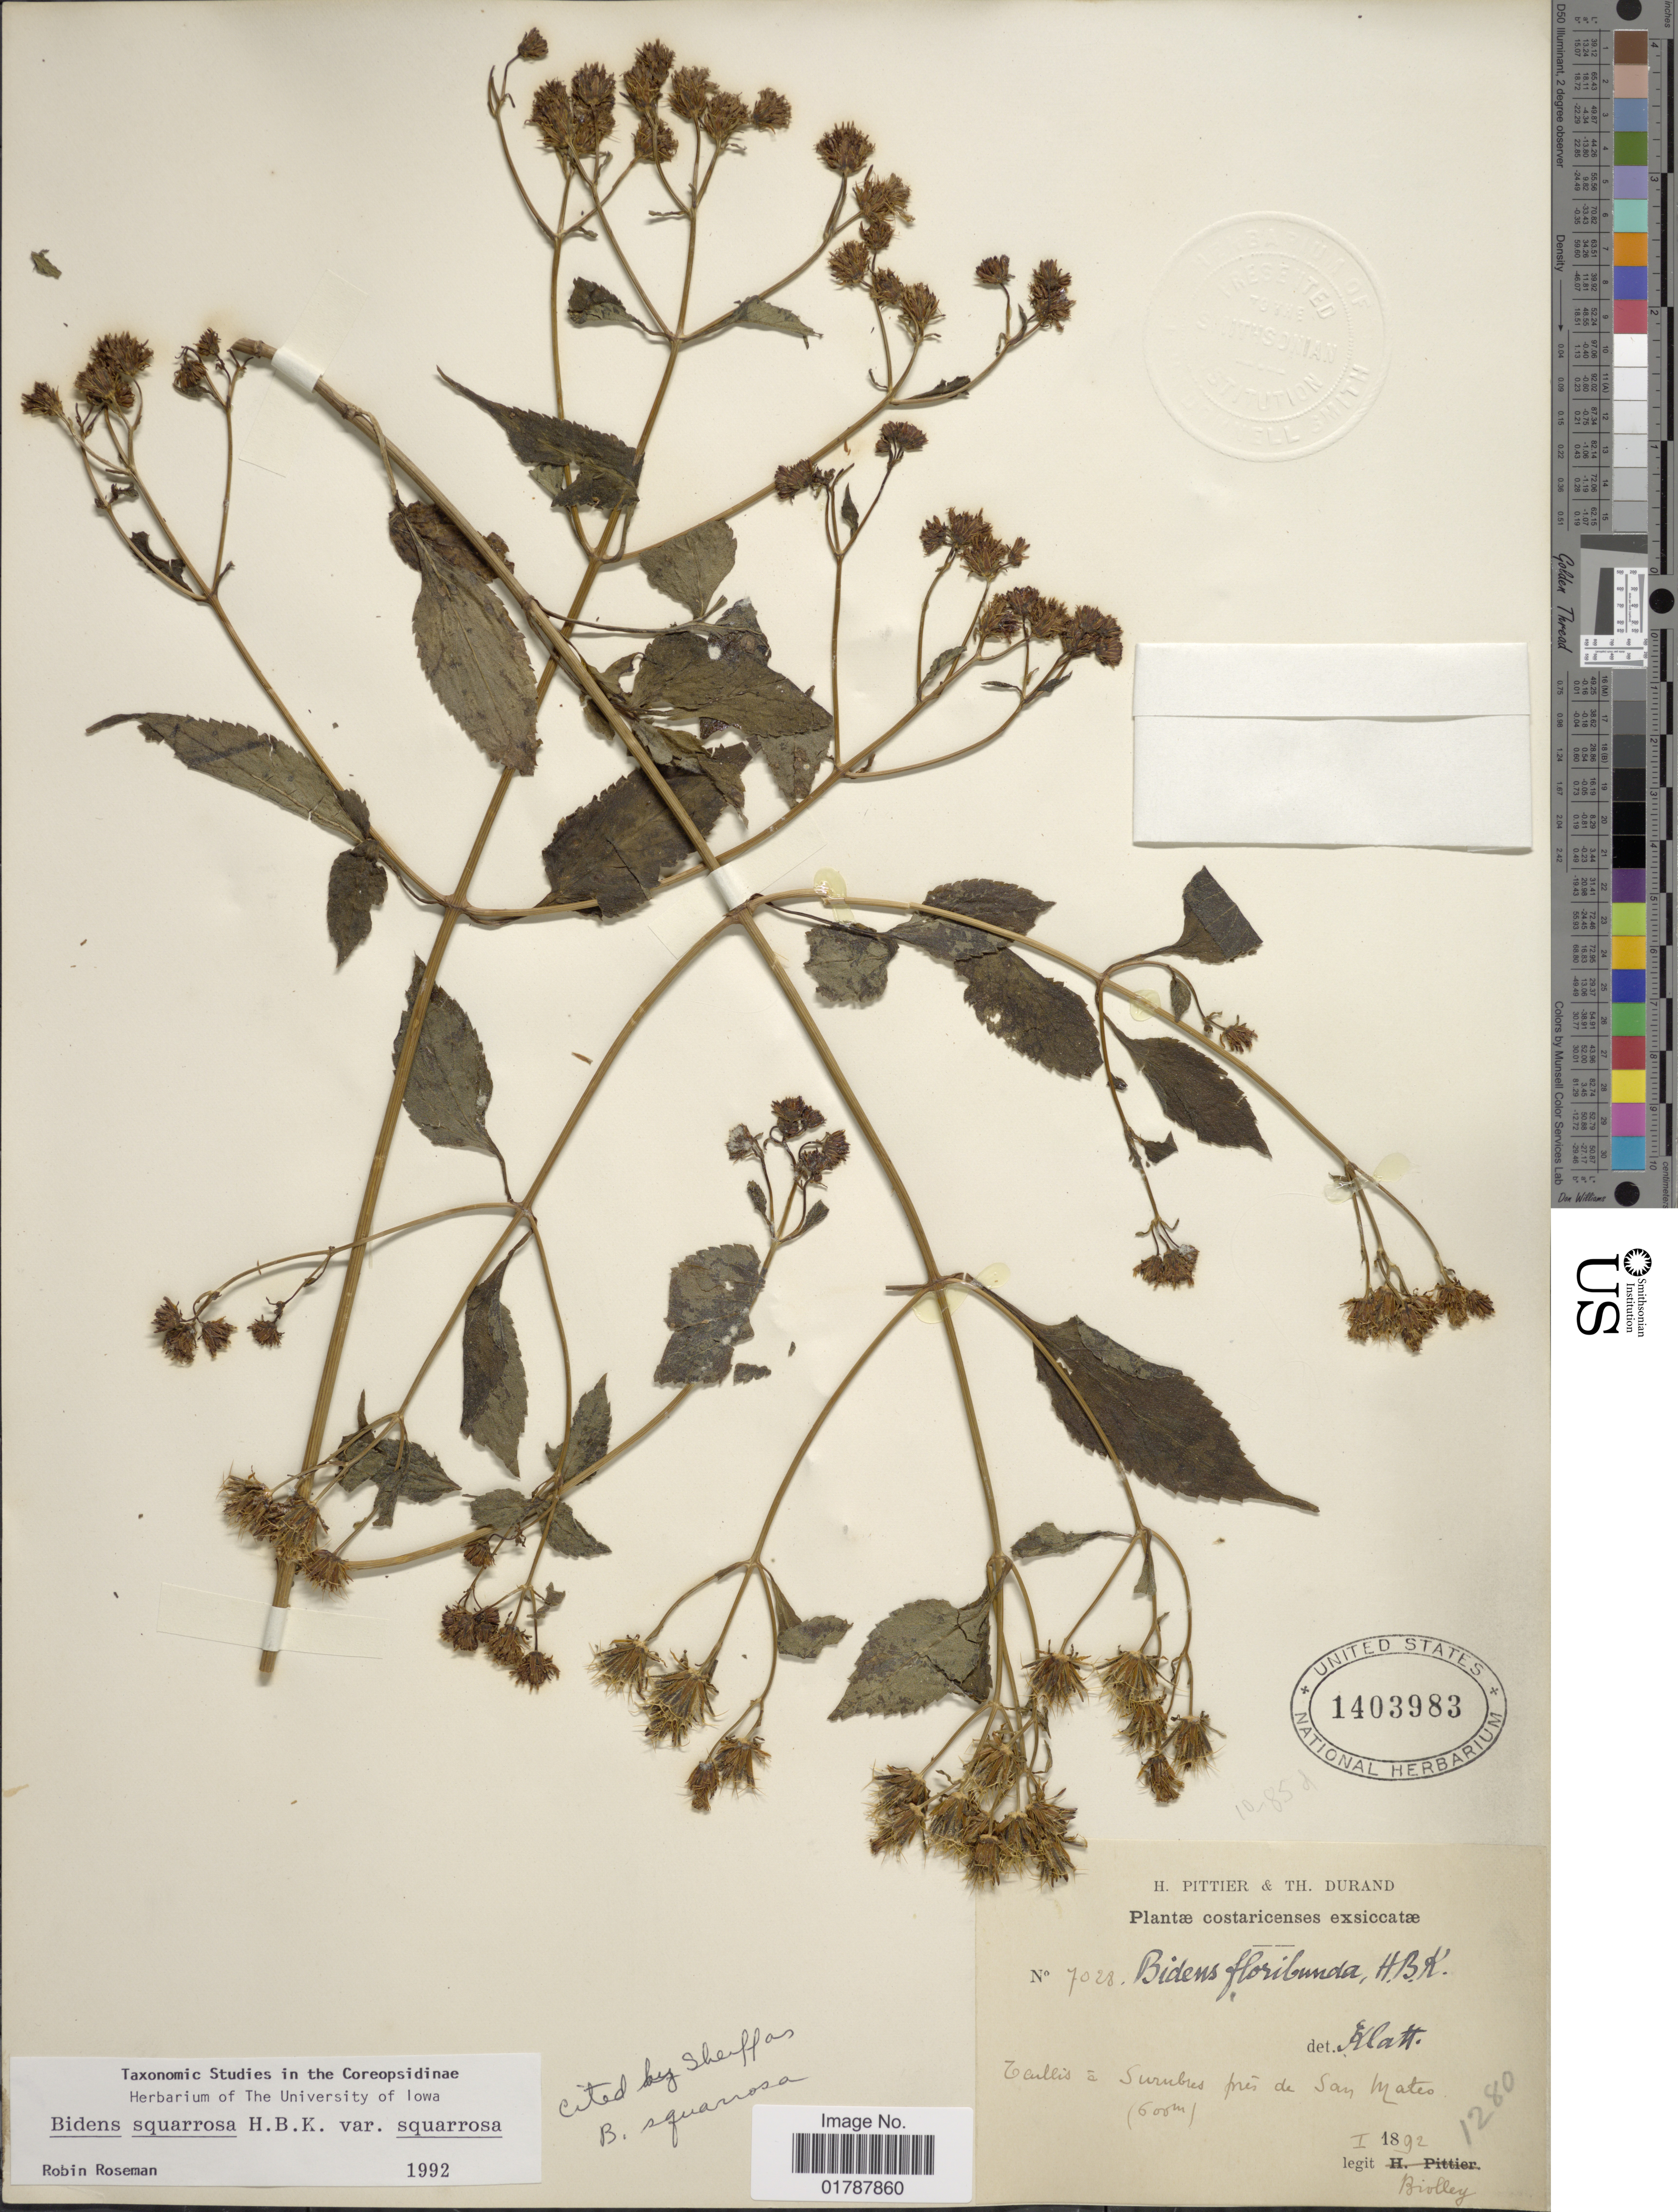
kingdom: Plantae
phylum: Tracheophyta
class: Magnoliopsida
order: Asterales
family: Asteraceae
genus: Bidens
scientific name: Bidens squarrosa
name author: Kunth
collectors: Biolley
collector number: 7028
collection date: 1892-01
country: Costa Rica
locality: Cultis a Surubres pres de San Mateo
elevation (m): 600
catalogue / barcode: US 1403983